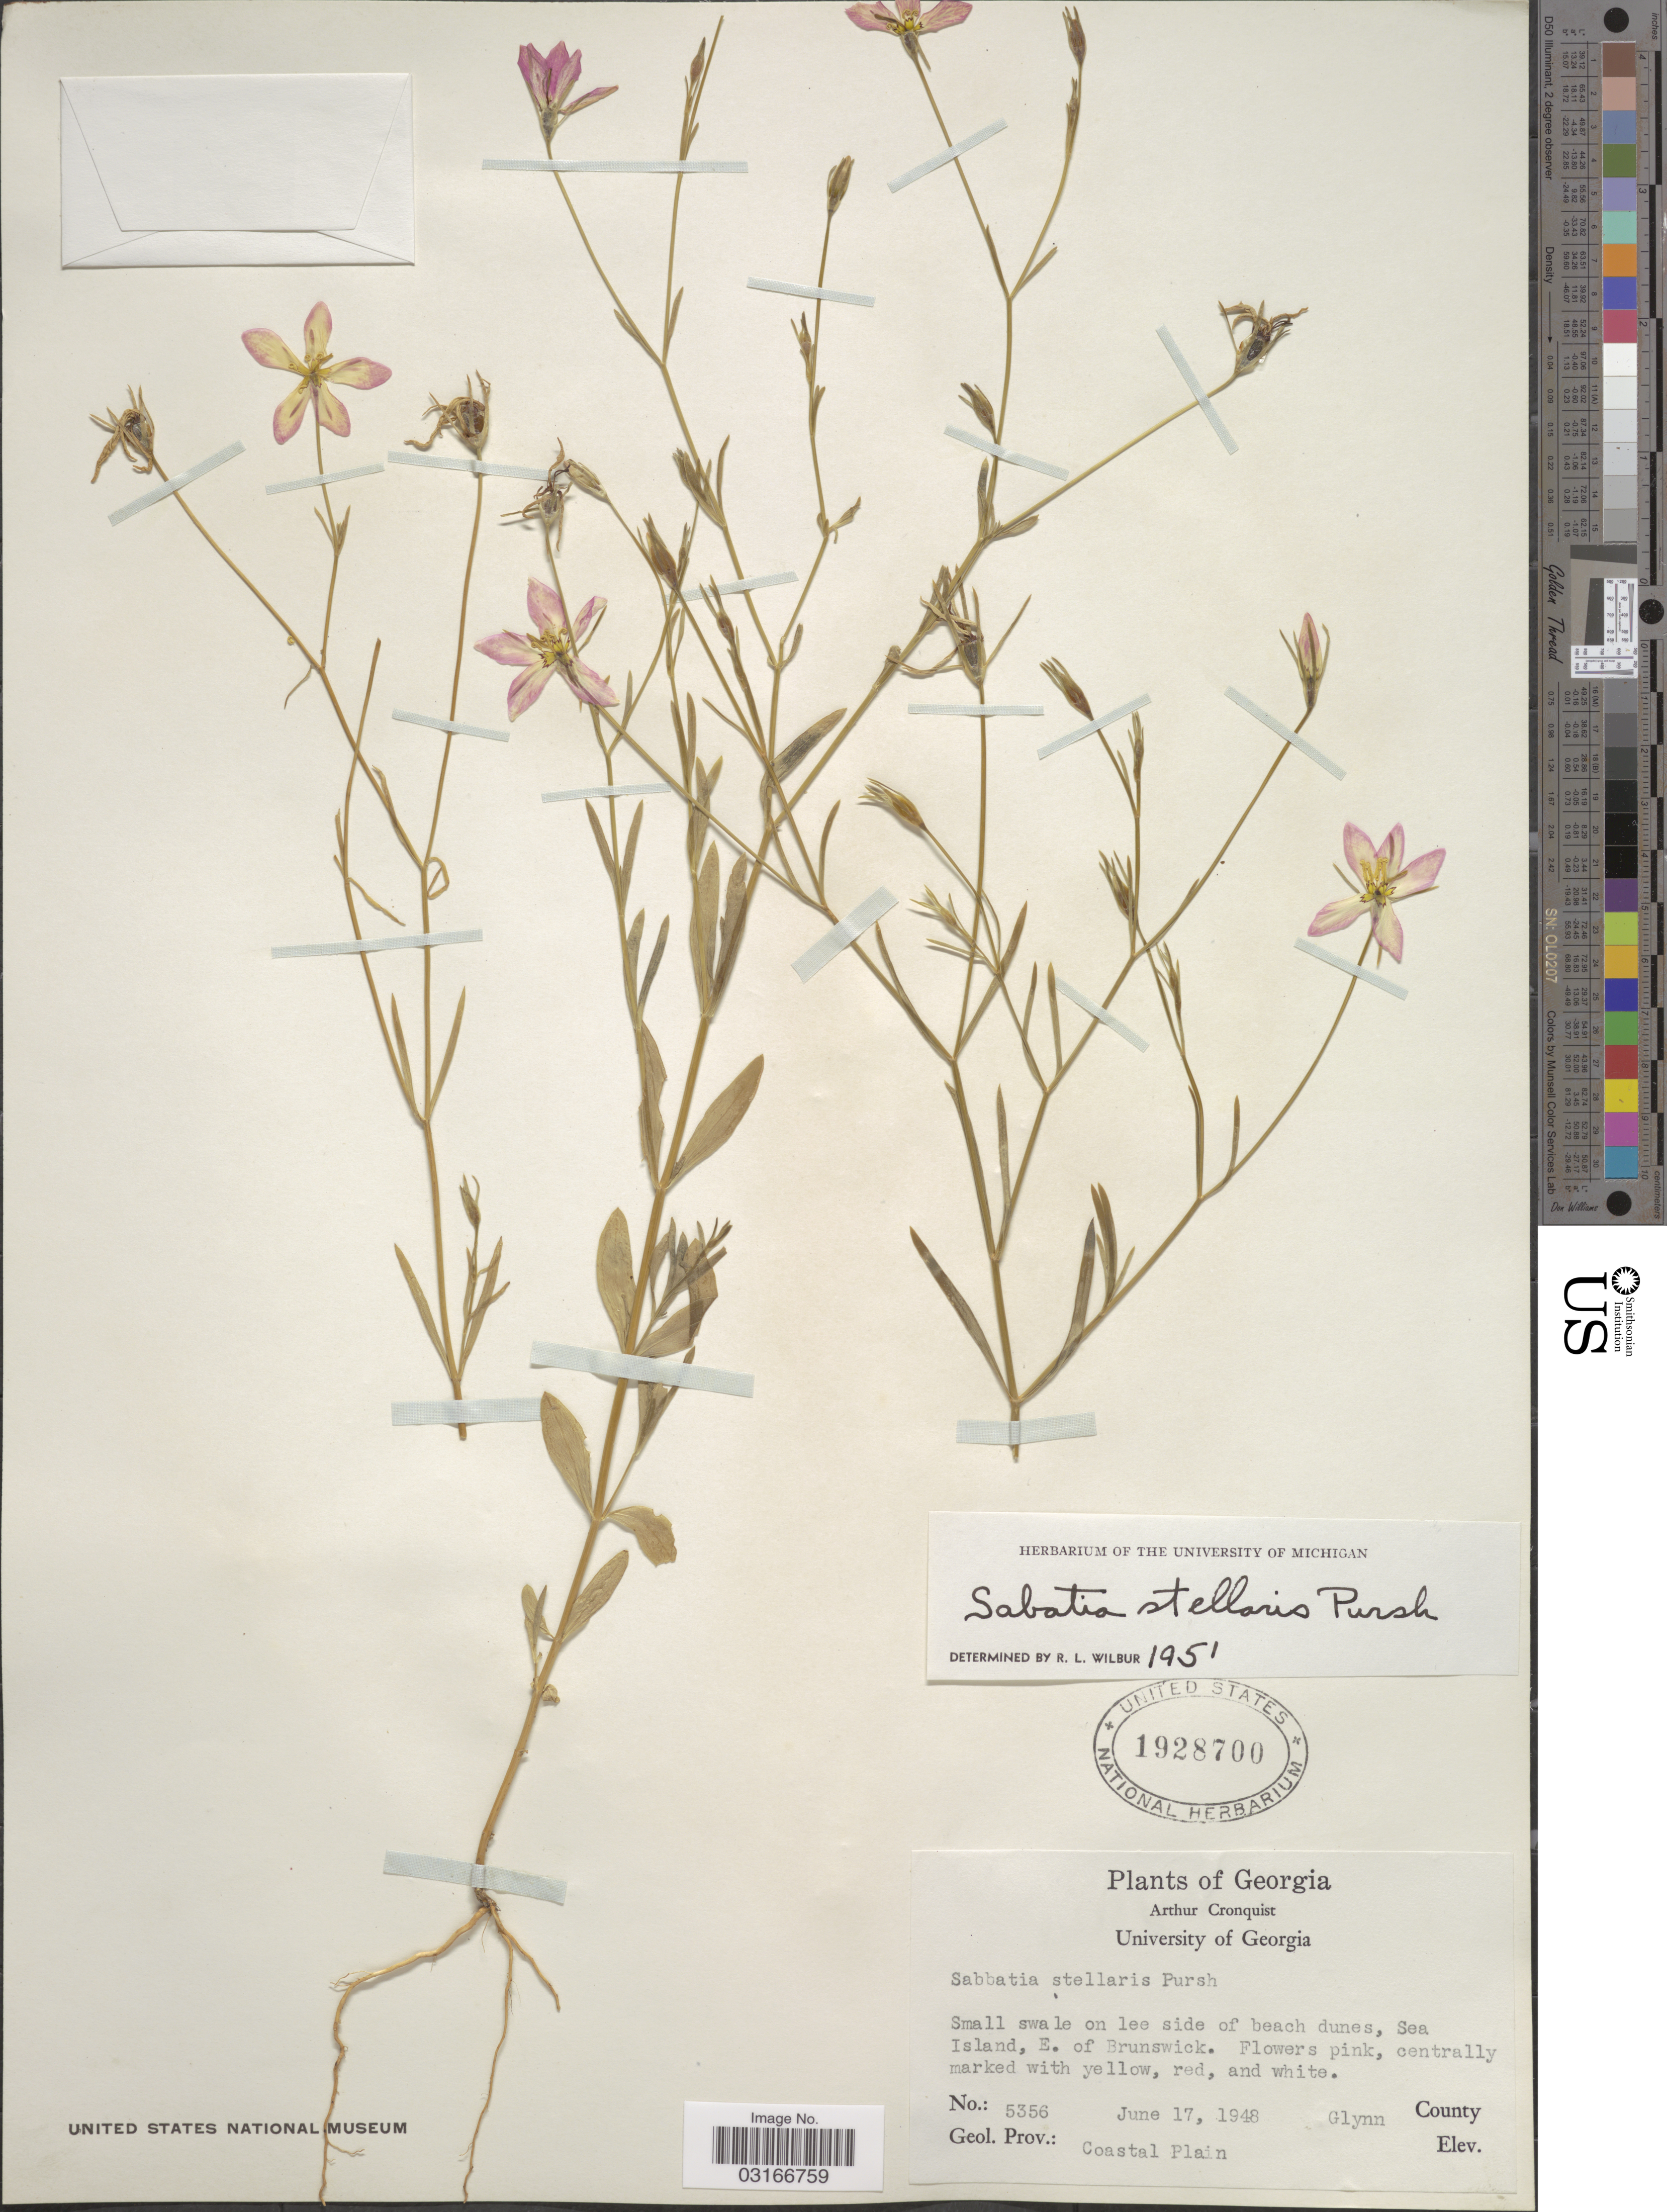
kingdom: Plantae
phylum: Tracheophyta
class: Magnoliopsida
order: Gentianales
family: Gentianaceae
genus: Sabatia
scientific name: Sabatia stellaris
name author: Pursh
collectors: A. J. Cronquist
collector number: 5356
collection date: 1948-06-17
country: United States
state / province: Georgia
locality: Sea Island, E. of Brunswick. Glynn County. Geol. Prov.: Coastal Plain.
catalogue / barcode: US 1928700